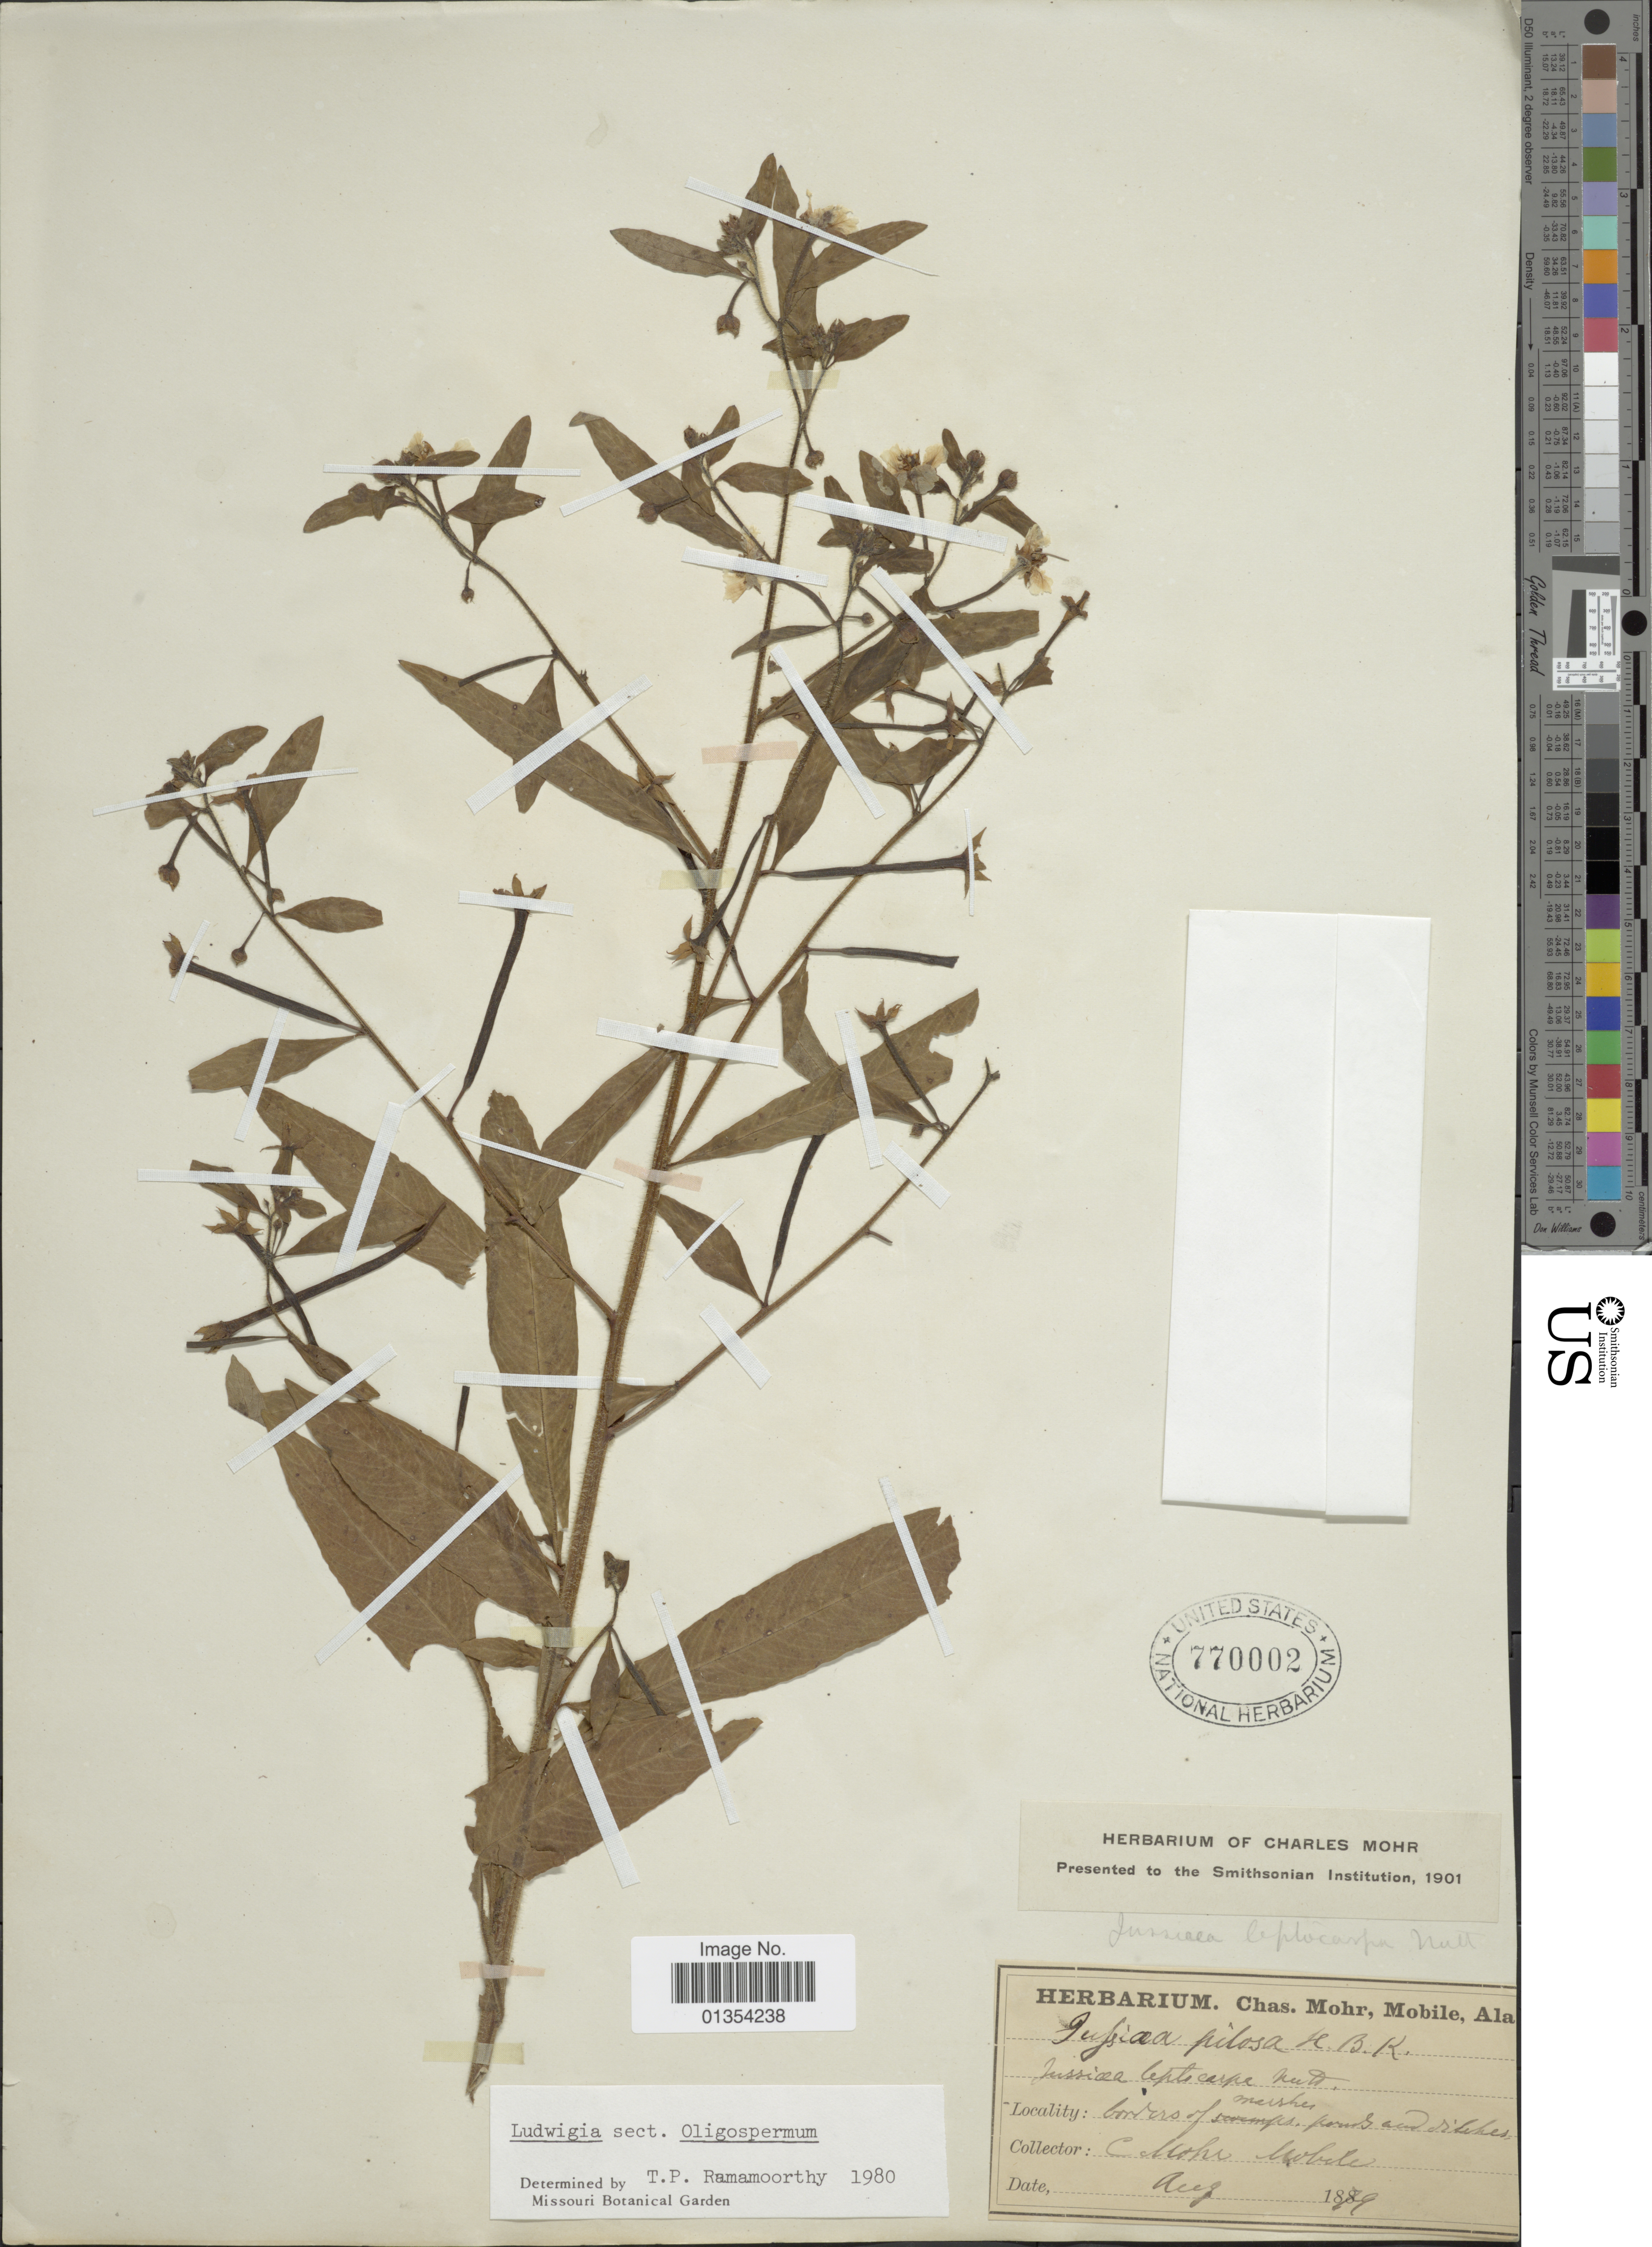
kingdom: Plantae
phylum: Tracheophyta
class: Magnoliopsida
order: Myrtales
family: Onagraceae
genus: Ludwigia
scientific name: Ludwigia leptocarpa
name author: (Nutt.) H. Hara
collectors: C. T. Mohr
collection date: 1879-08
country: United States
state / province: Alabama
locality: Borders of marshes, ponds and ditches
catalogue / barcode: US 770002